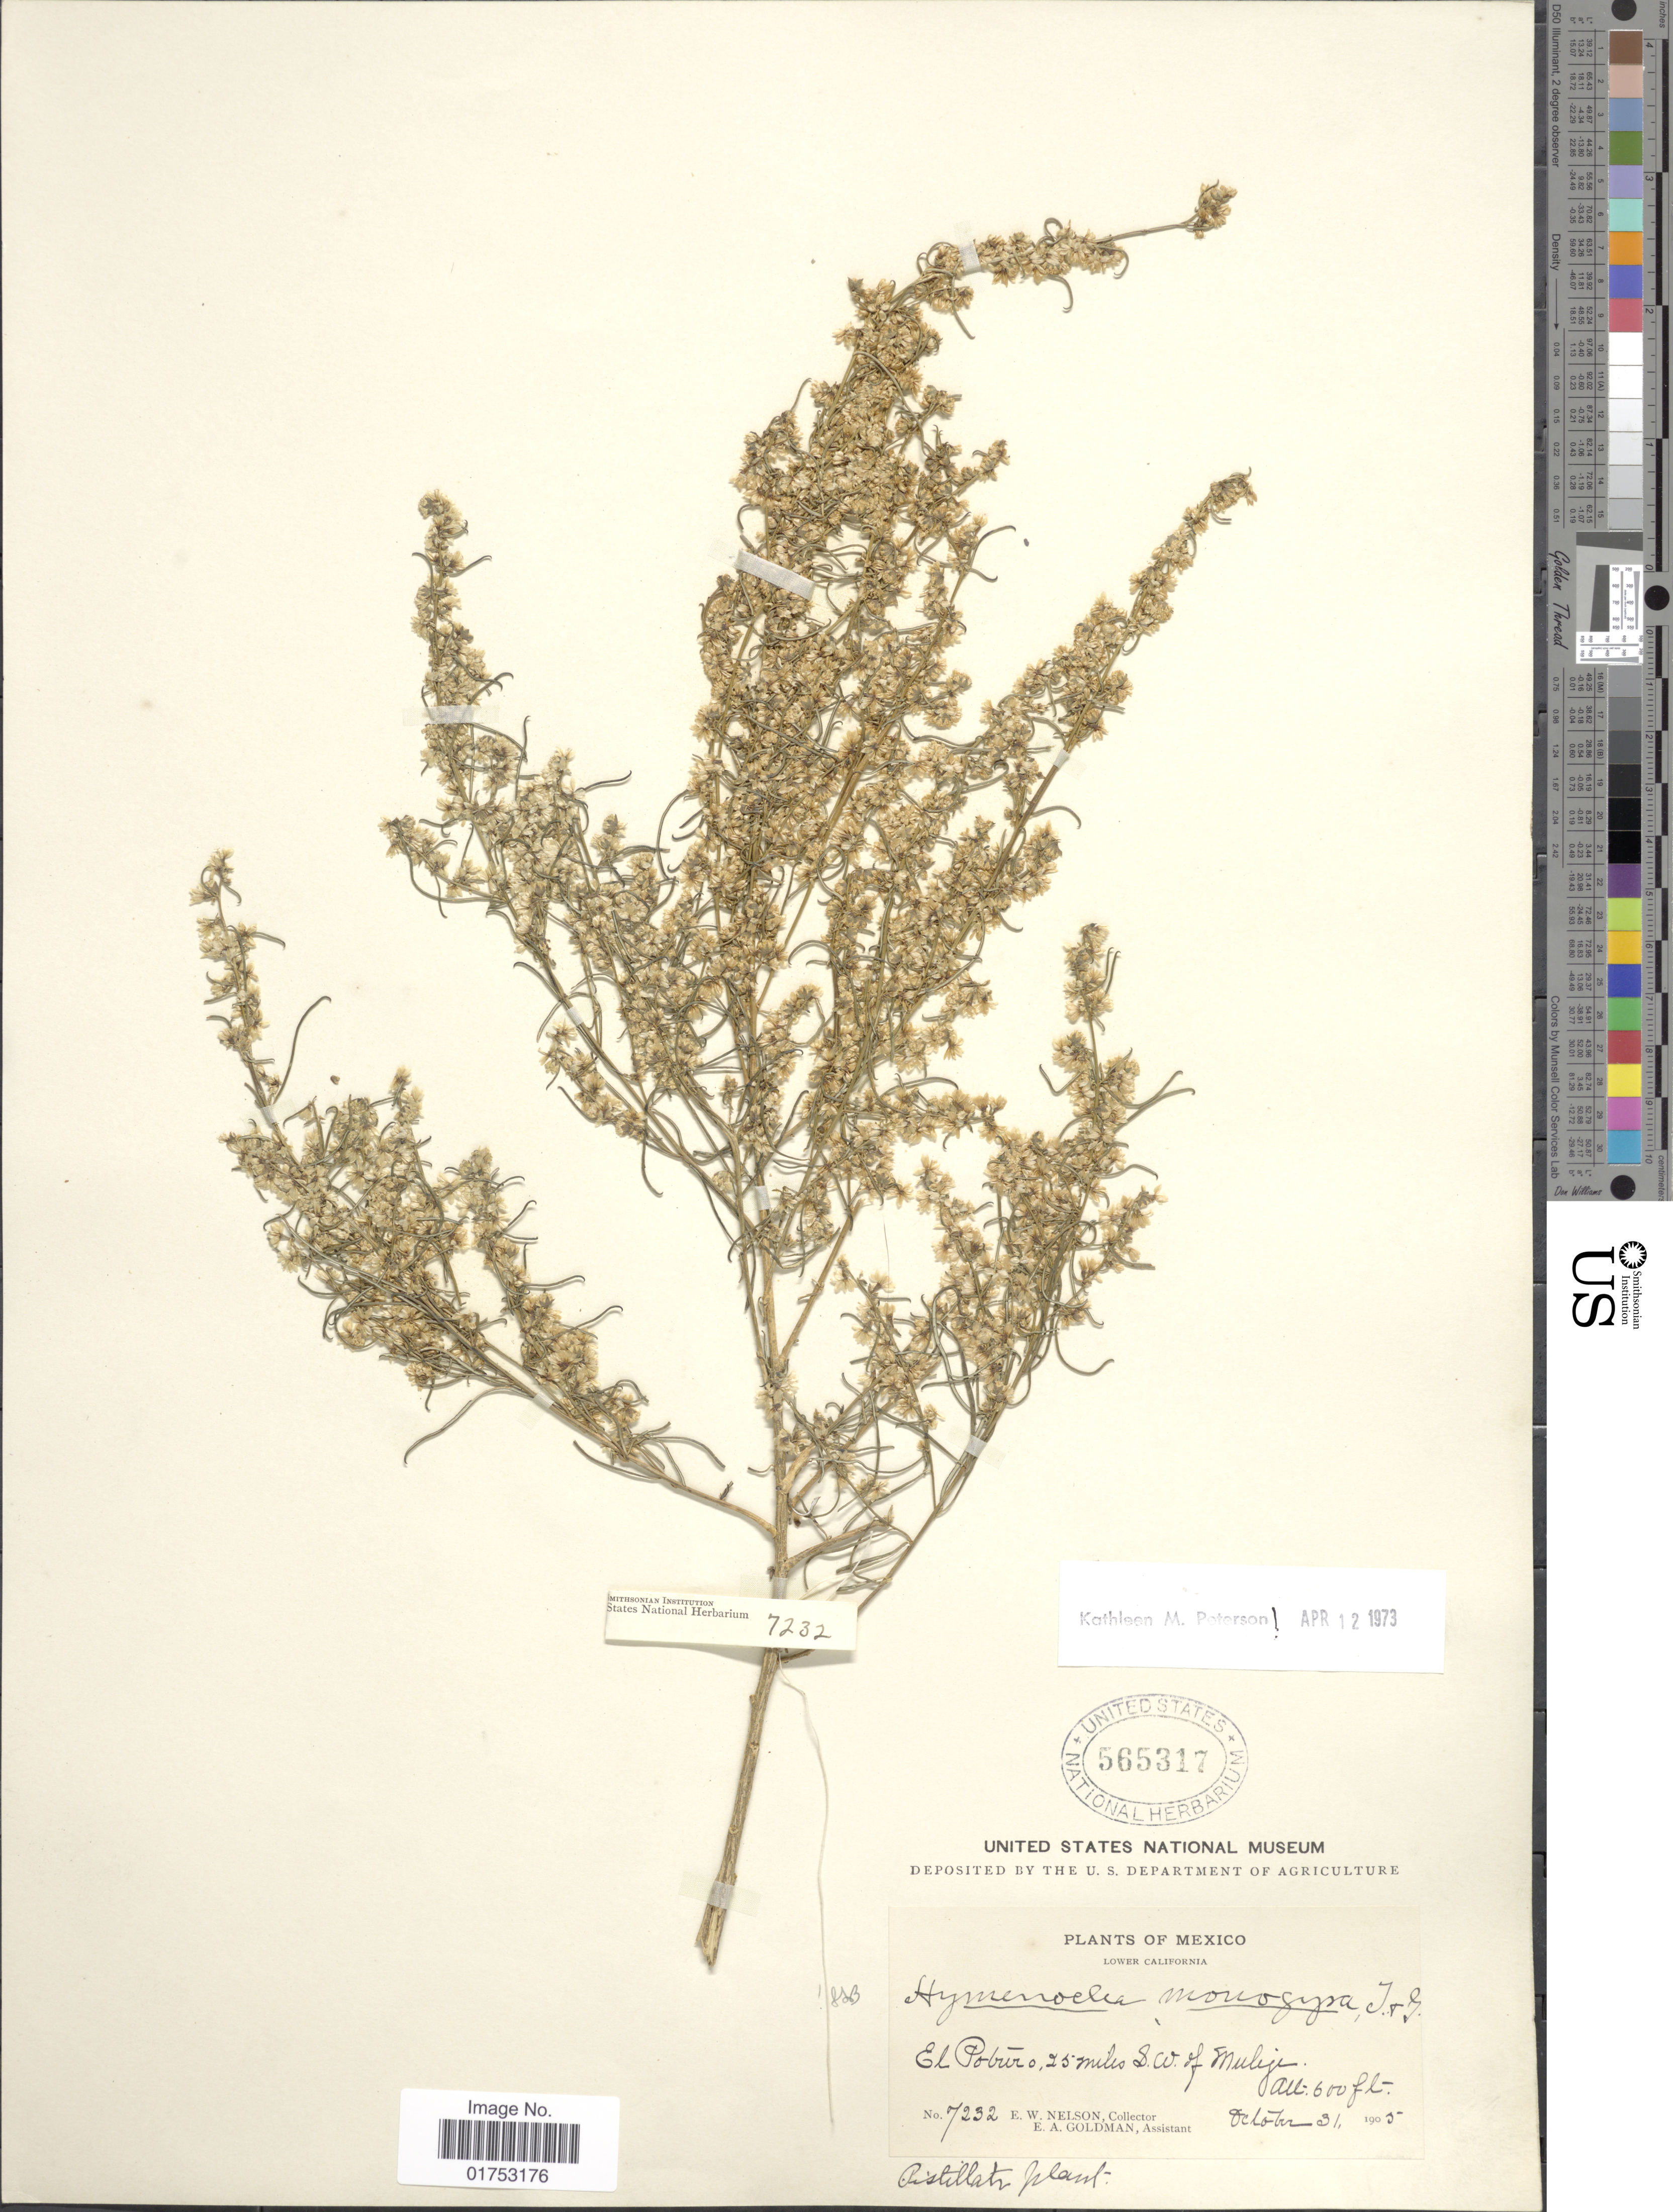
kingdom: Plantae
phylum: Tracheophyta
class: Magnoliopsida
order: Asterales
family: Asteraceae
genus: Hymenoclea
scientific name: Hymenoclea monogyra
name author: Torr. & A. Gray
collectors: E. W. Nelson & E. A. Goldman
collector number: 7232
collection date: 1905-10-31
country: Mexico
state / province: Baja California Sur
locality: Lower California, El Potrero, 25 miles S. W. of Muleje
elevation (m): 183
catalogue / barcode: US 565317